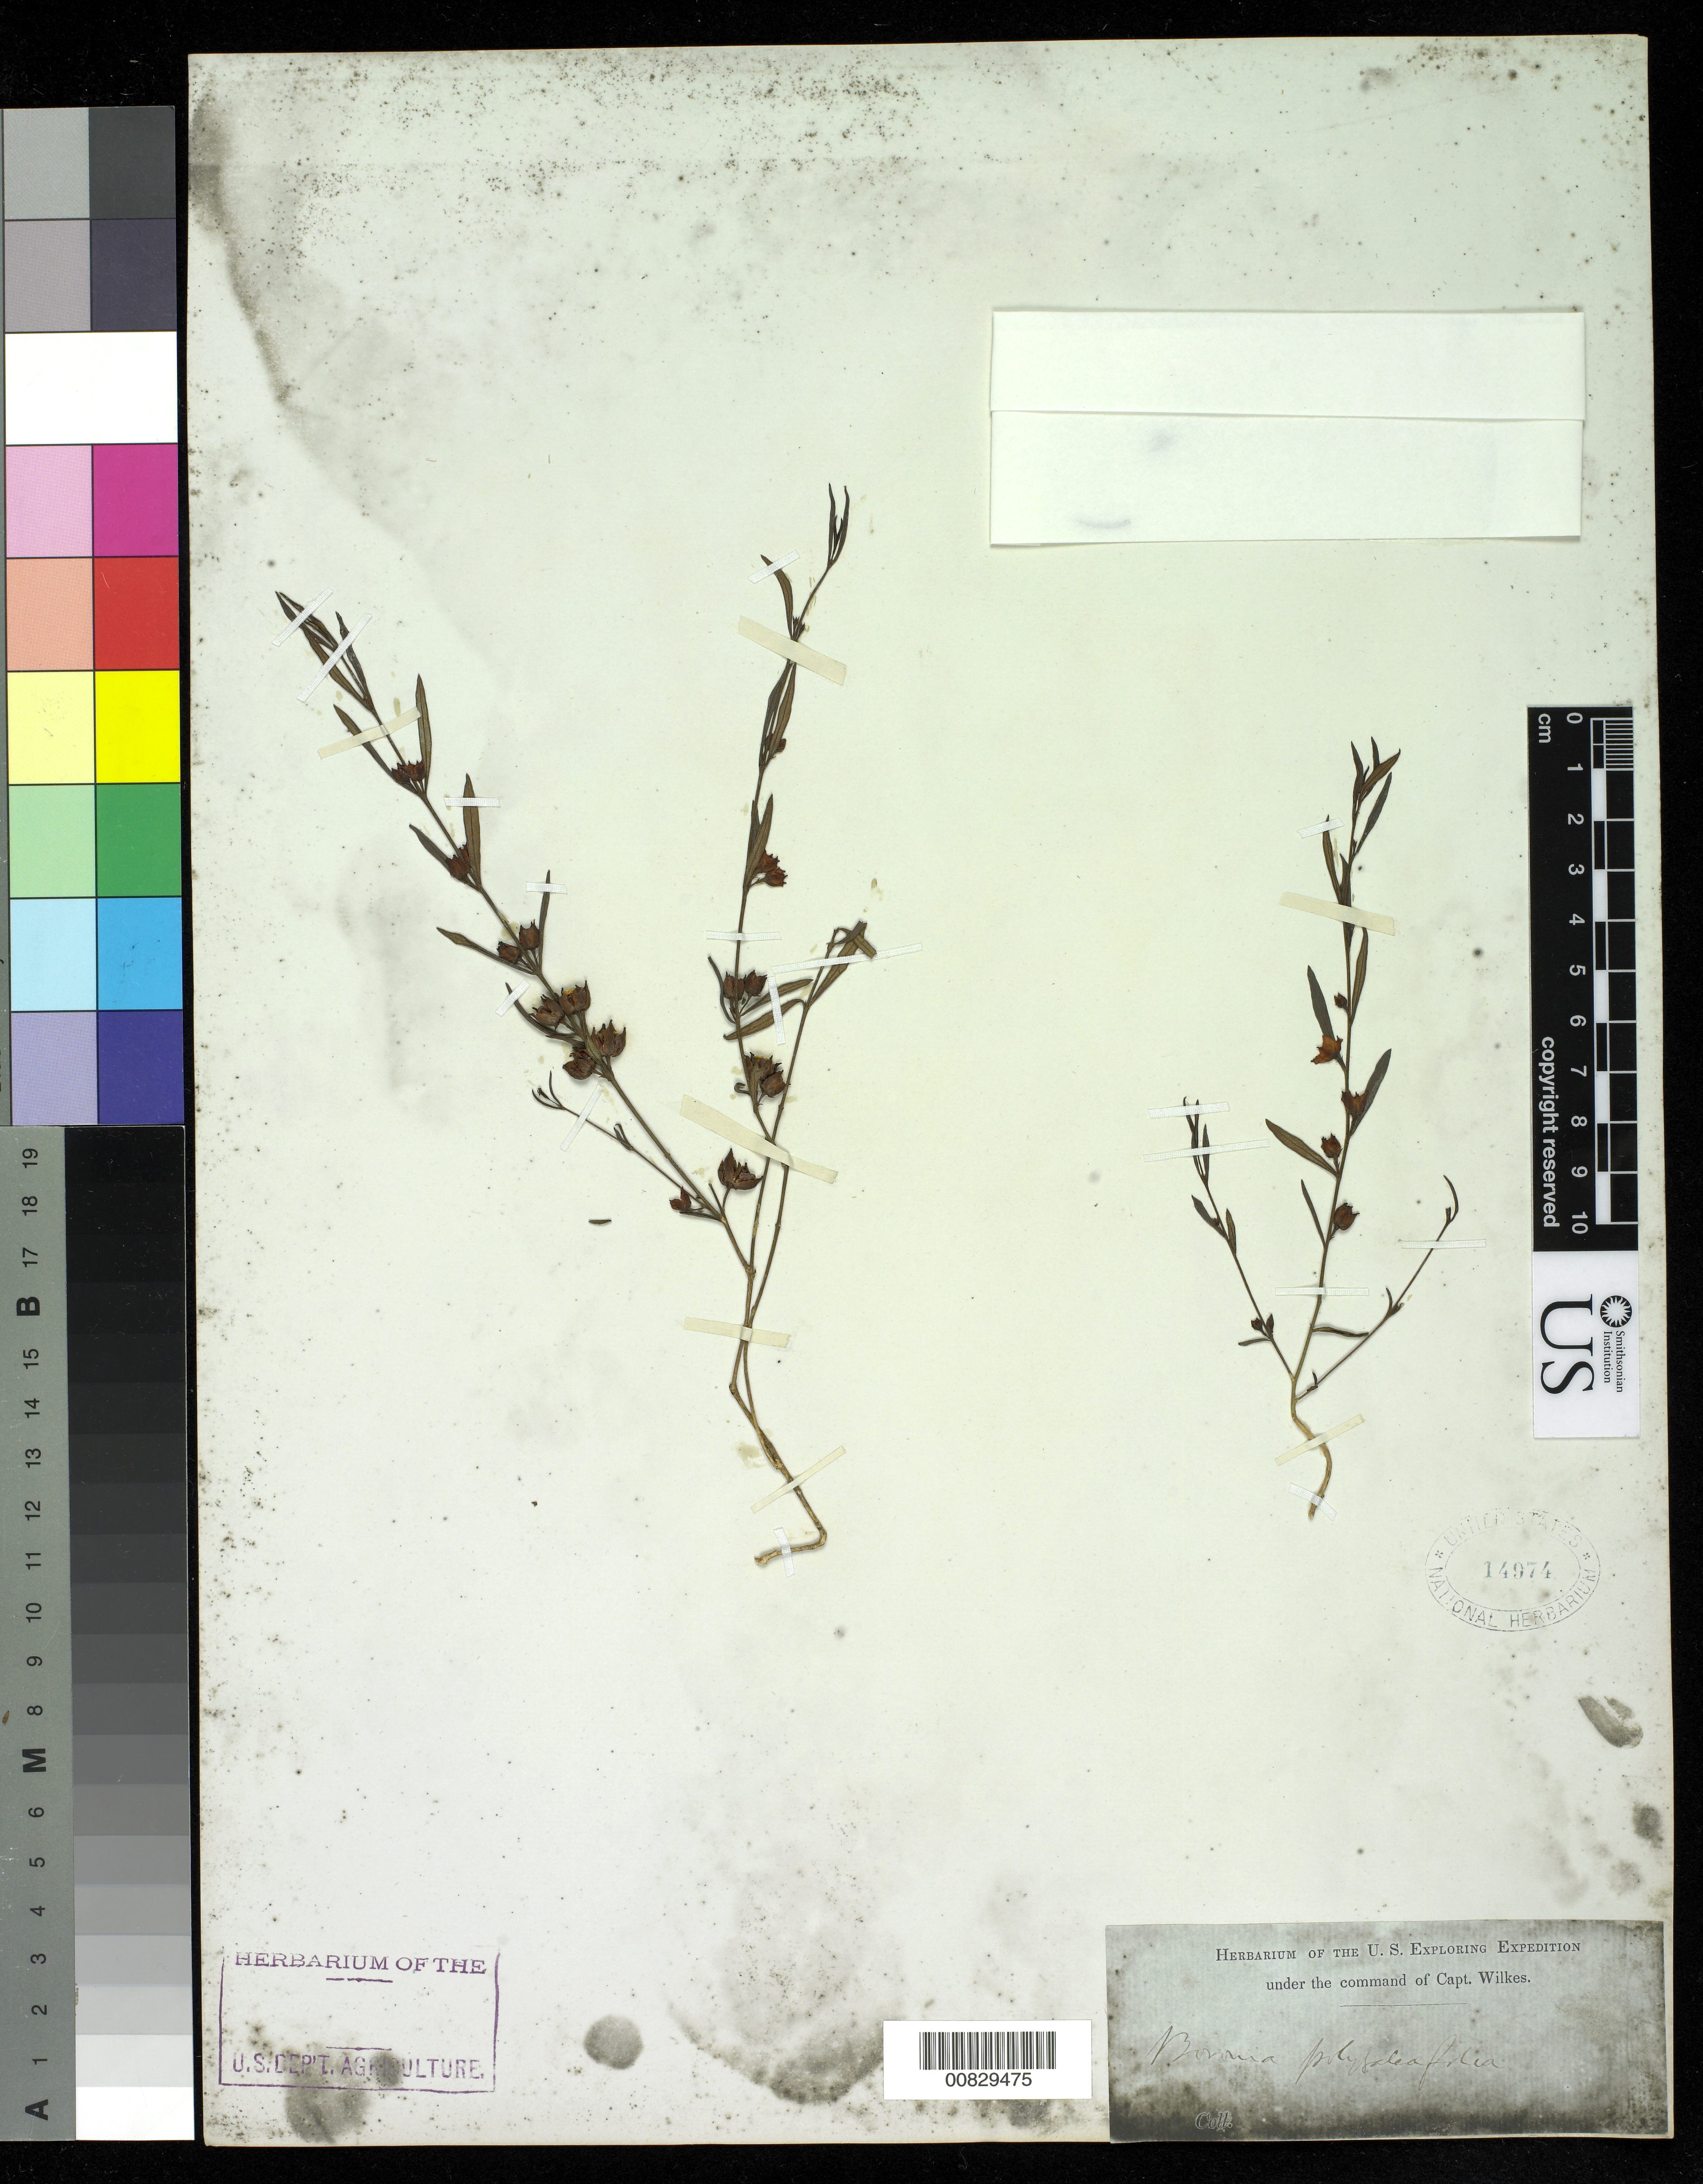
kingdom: Plantae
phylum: Tracheophyta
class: Magnoliopsida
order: Sapindales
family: Rutaceae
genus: Cyanothamnus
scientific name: Cyanothamnus polygalifolius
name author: (Sm.) Duretto & Heslewood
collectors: Wilkes Explor. Exped.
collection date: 1838/1842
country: Australia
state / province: New South Wales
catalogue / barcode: US 14974